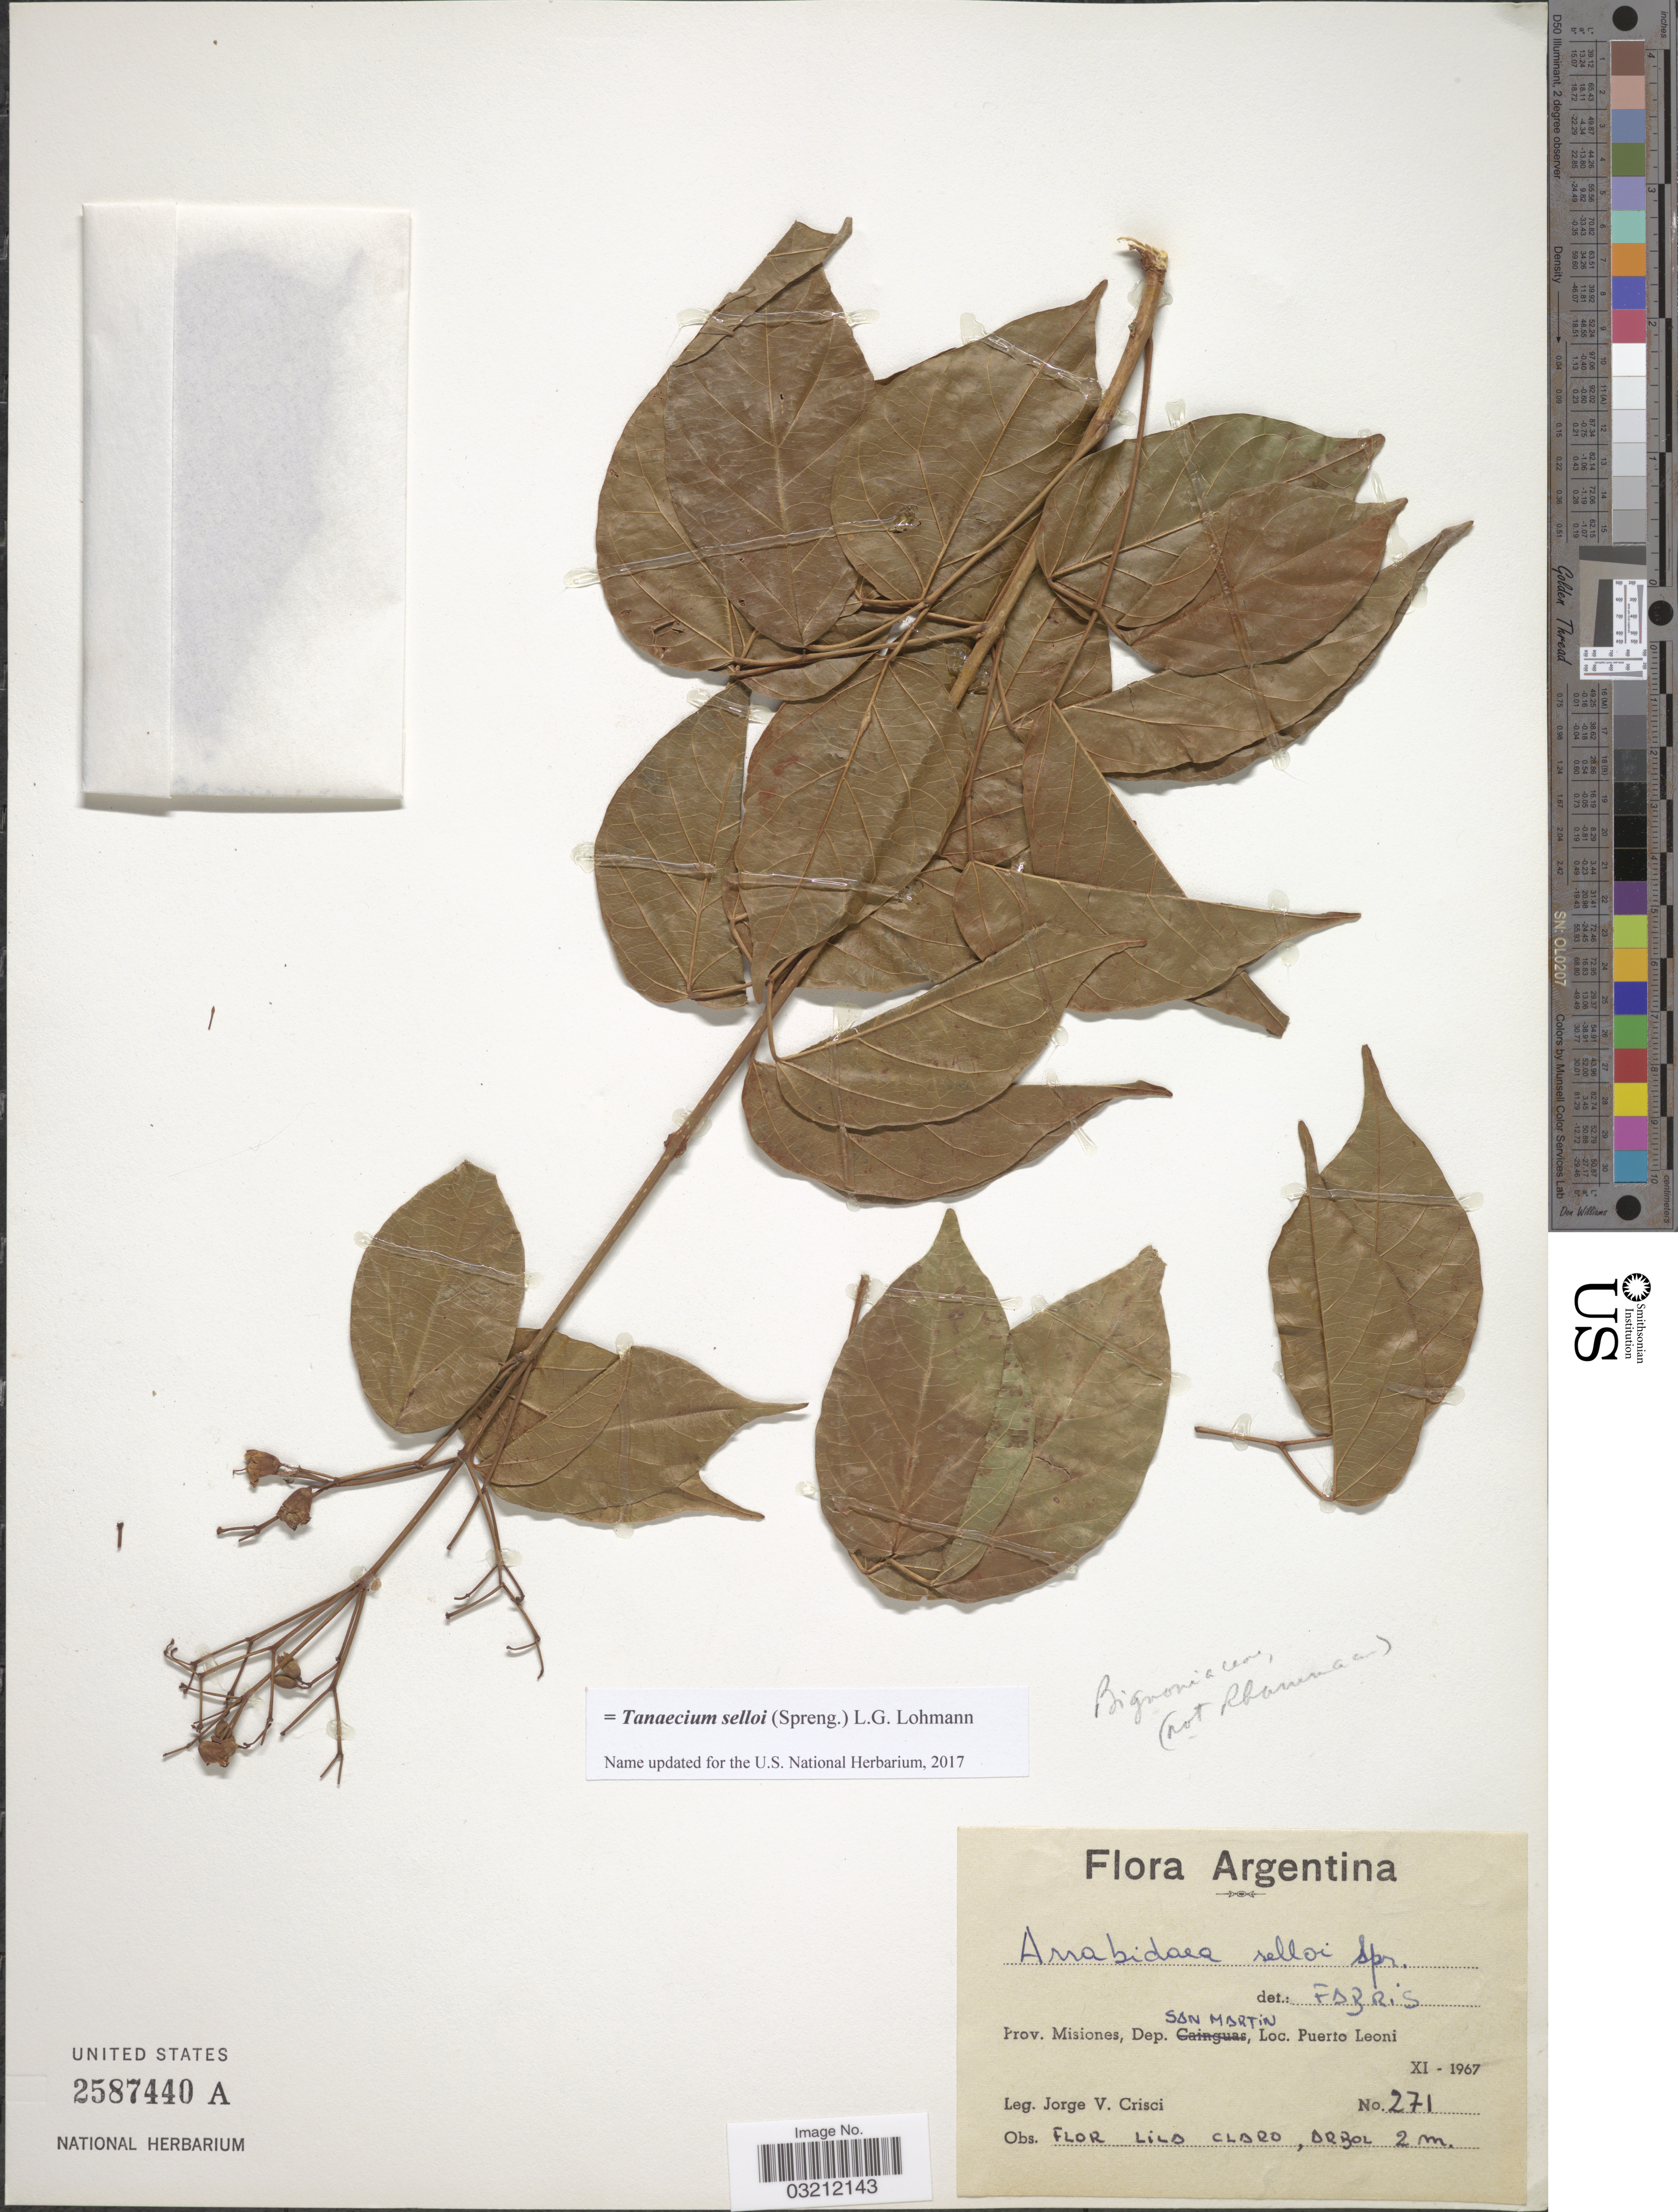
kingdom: Plantae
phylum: Tracheophyta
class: Magnoliopsida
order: Lamiales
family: Bignoniaceae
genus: Tanaecium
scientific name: Tanaecium selloi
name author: (Spreng.) L.G. Lohmann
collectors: J. Crisci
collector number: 271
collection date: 1967-11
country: Argentina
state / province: Misiones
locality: Dep. San Martin. Puerto Leoni.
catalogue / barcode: US 2587440A